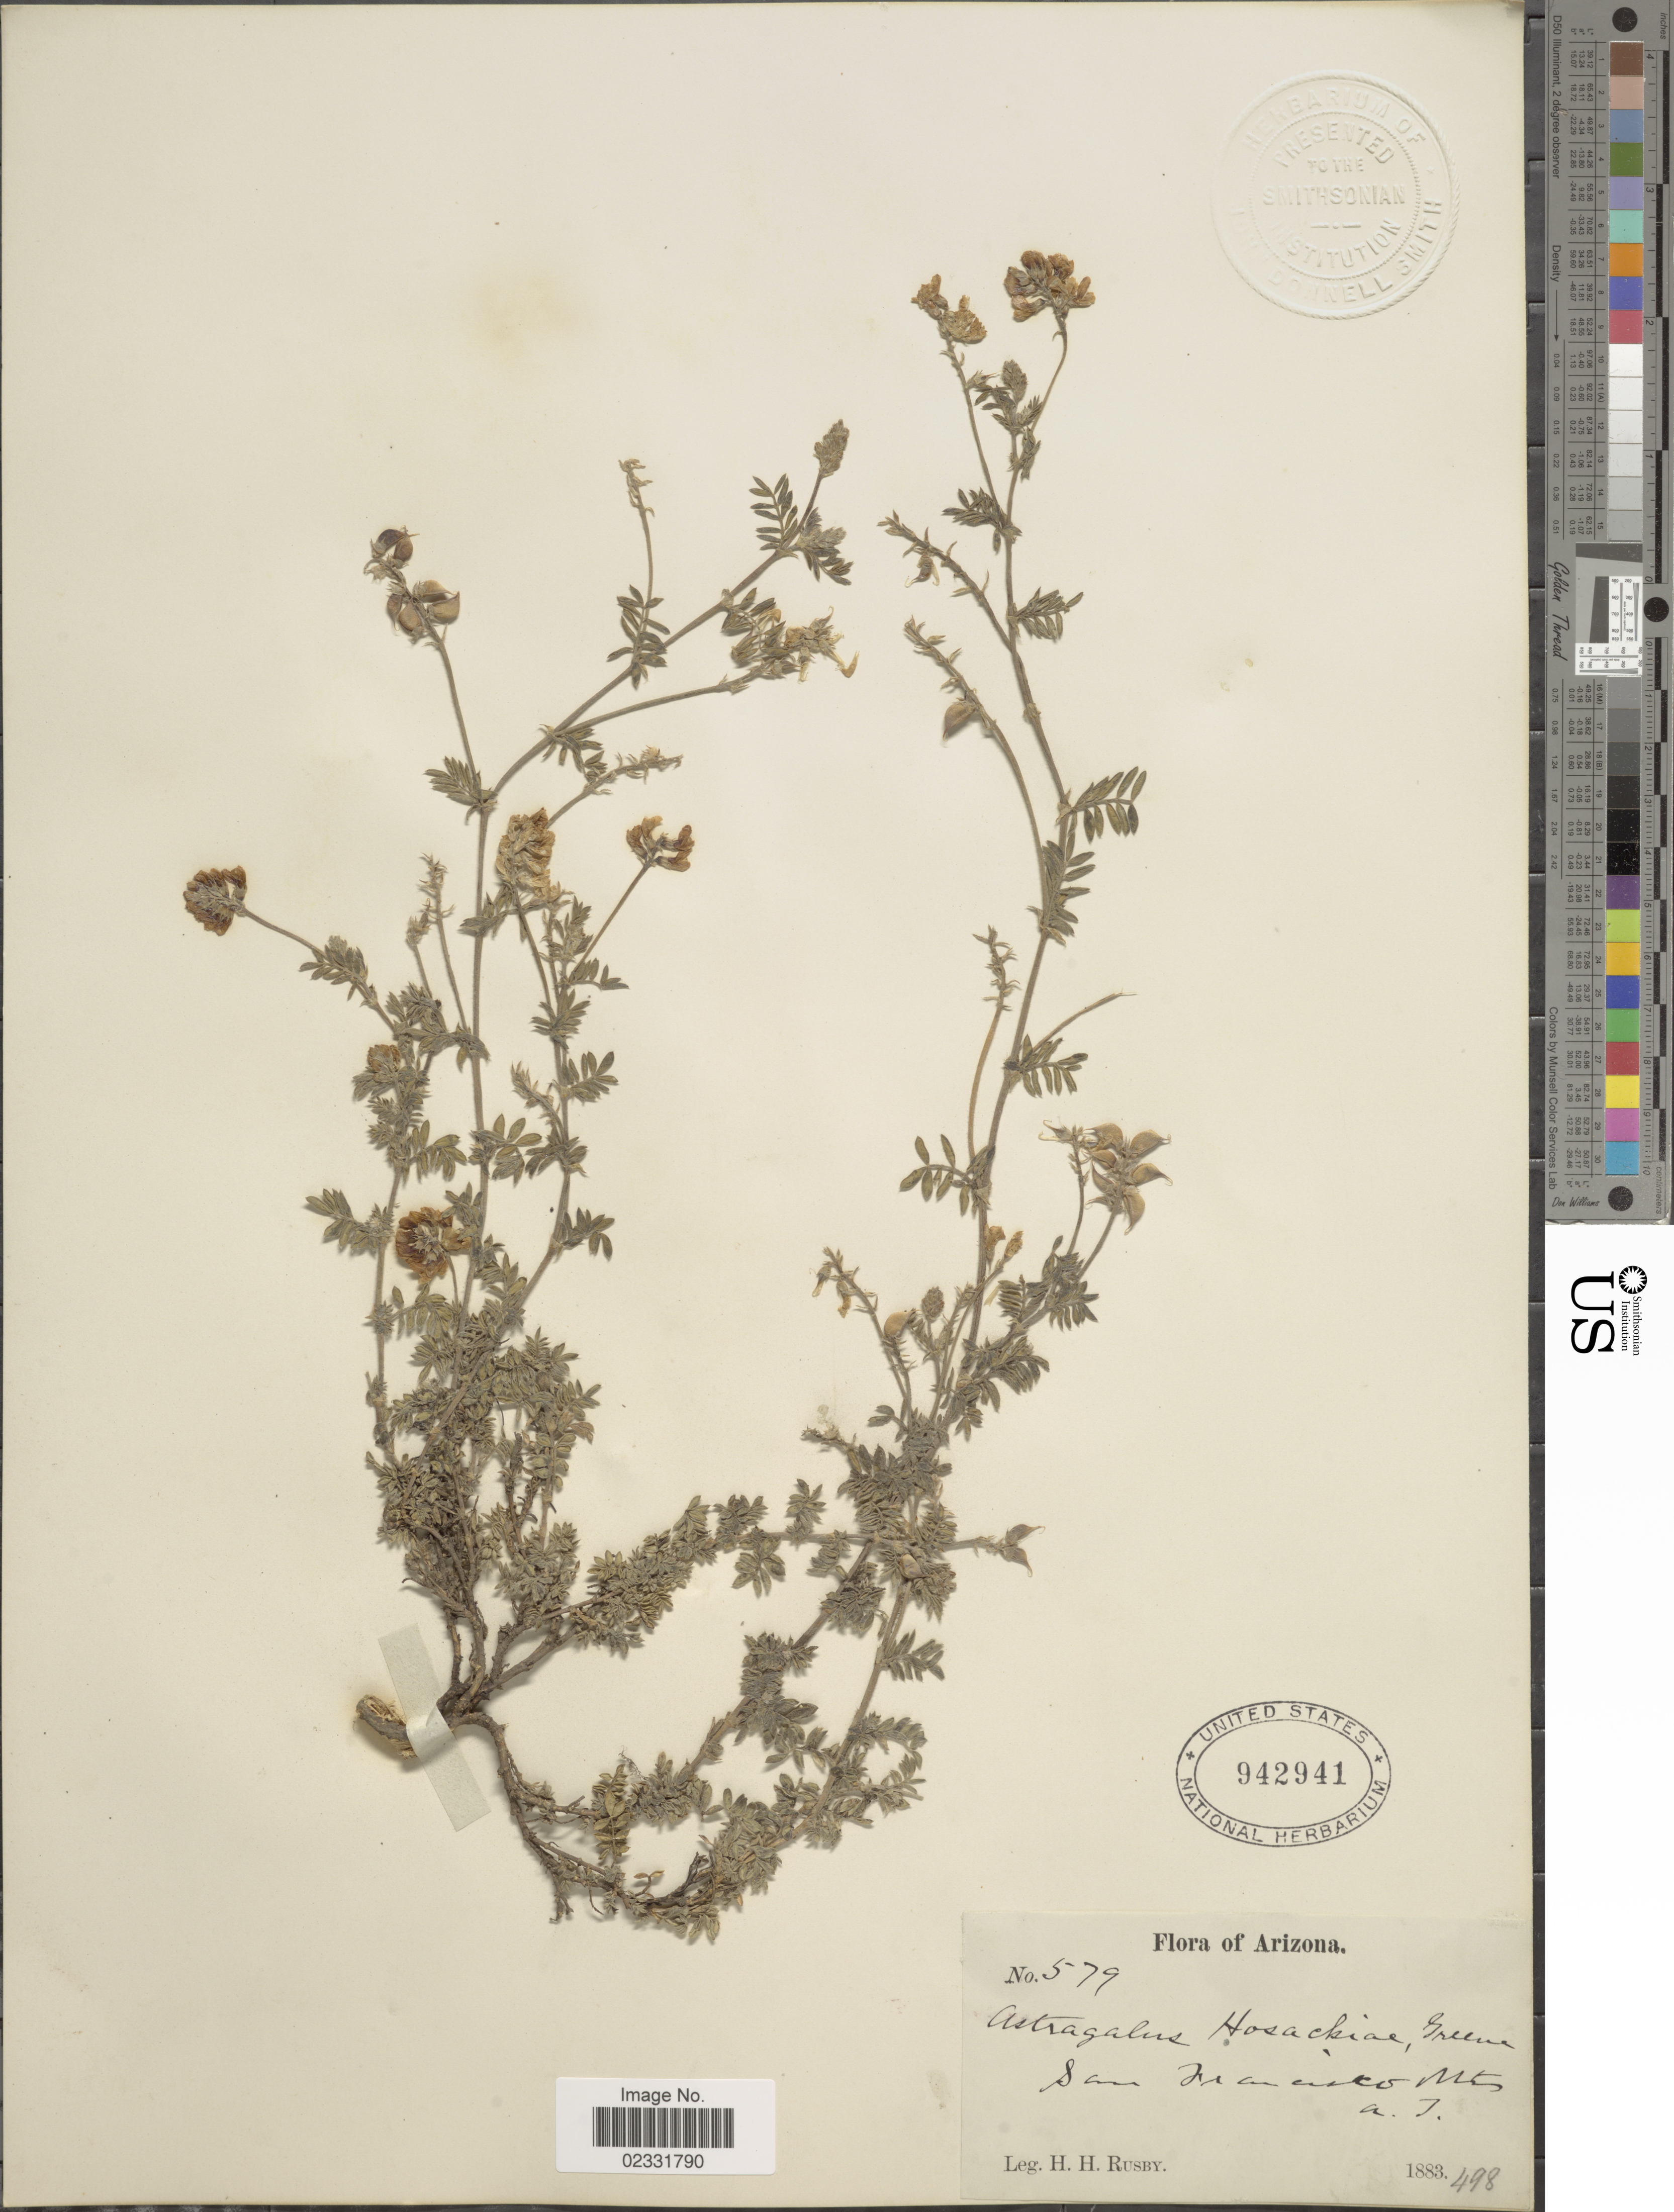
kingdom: Plantae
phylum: Tracheophyta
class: Magnoliopsida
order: Fabales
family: Fabaceae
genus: Astragalus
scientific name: Astragalus hosackiae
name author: Greene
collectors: H. H. Rusby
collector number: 579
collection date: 1883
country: United States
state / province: Arizona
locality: San Francisco Mts.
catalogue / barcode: US 942941